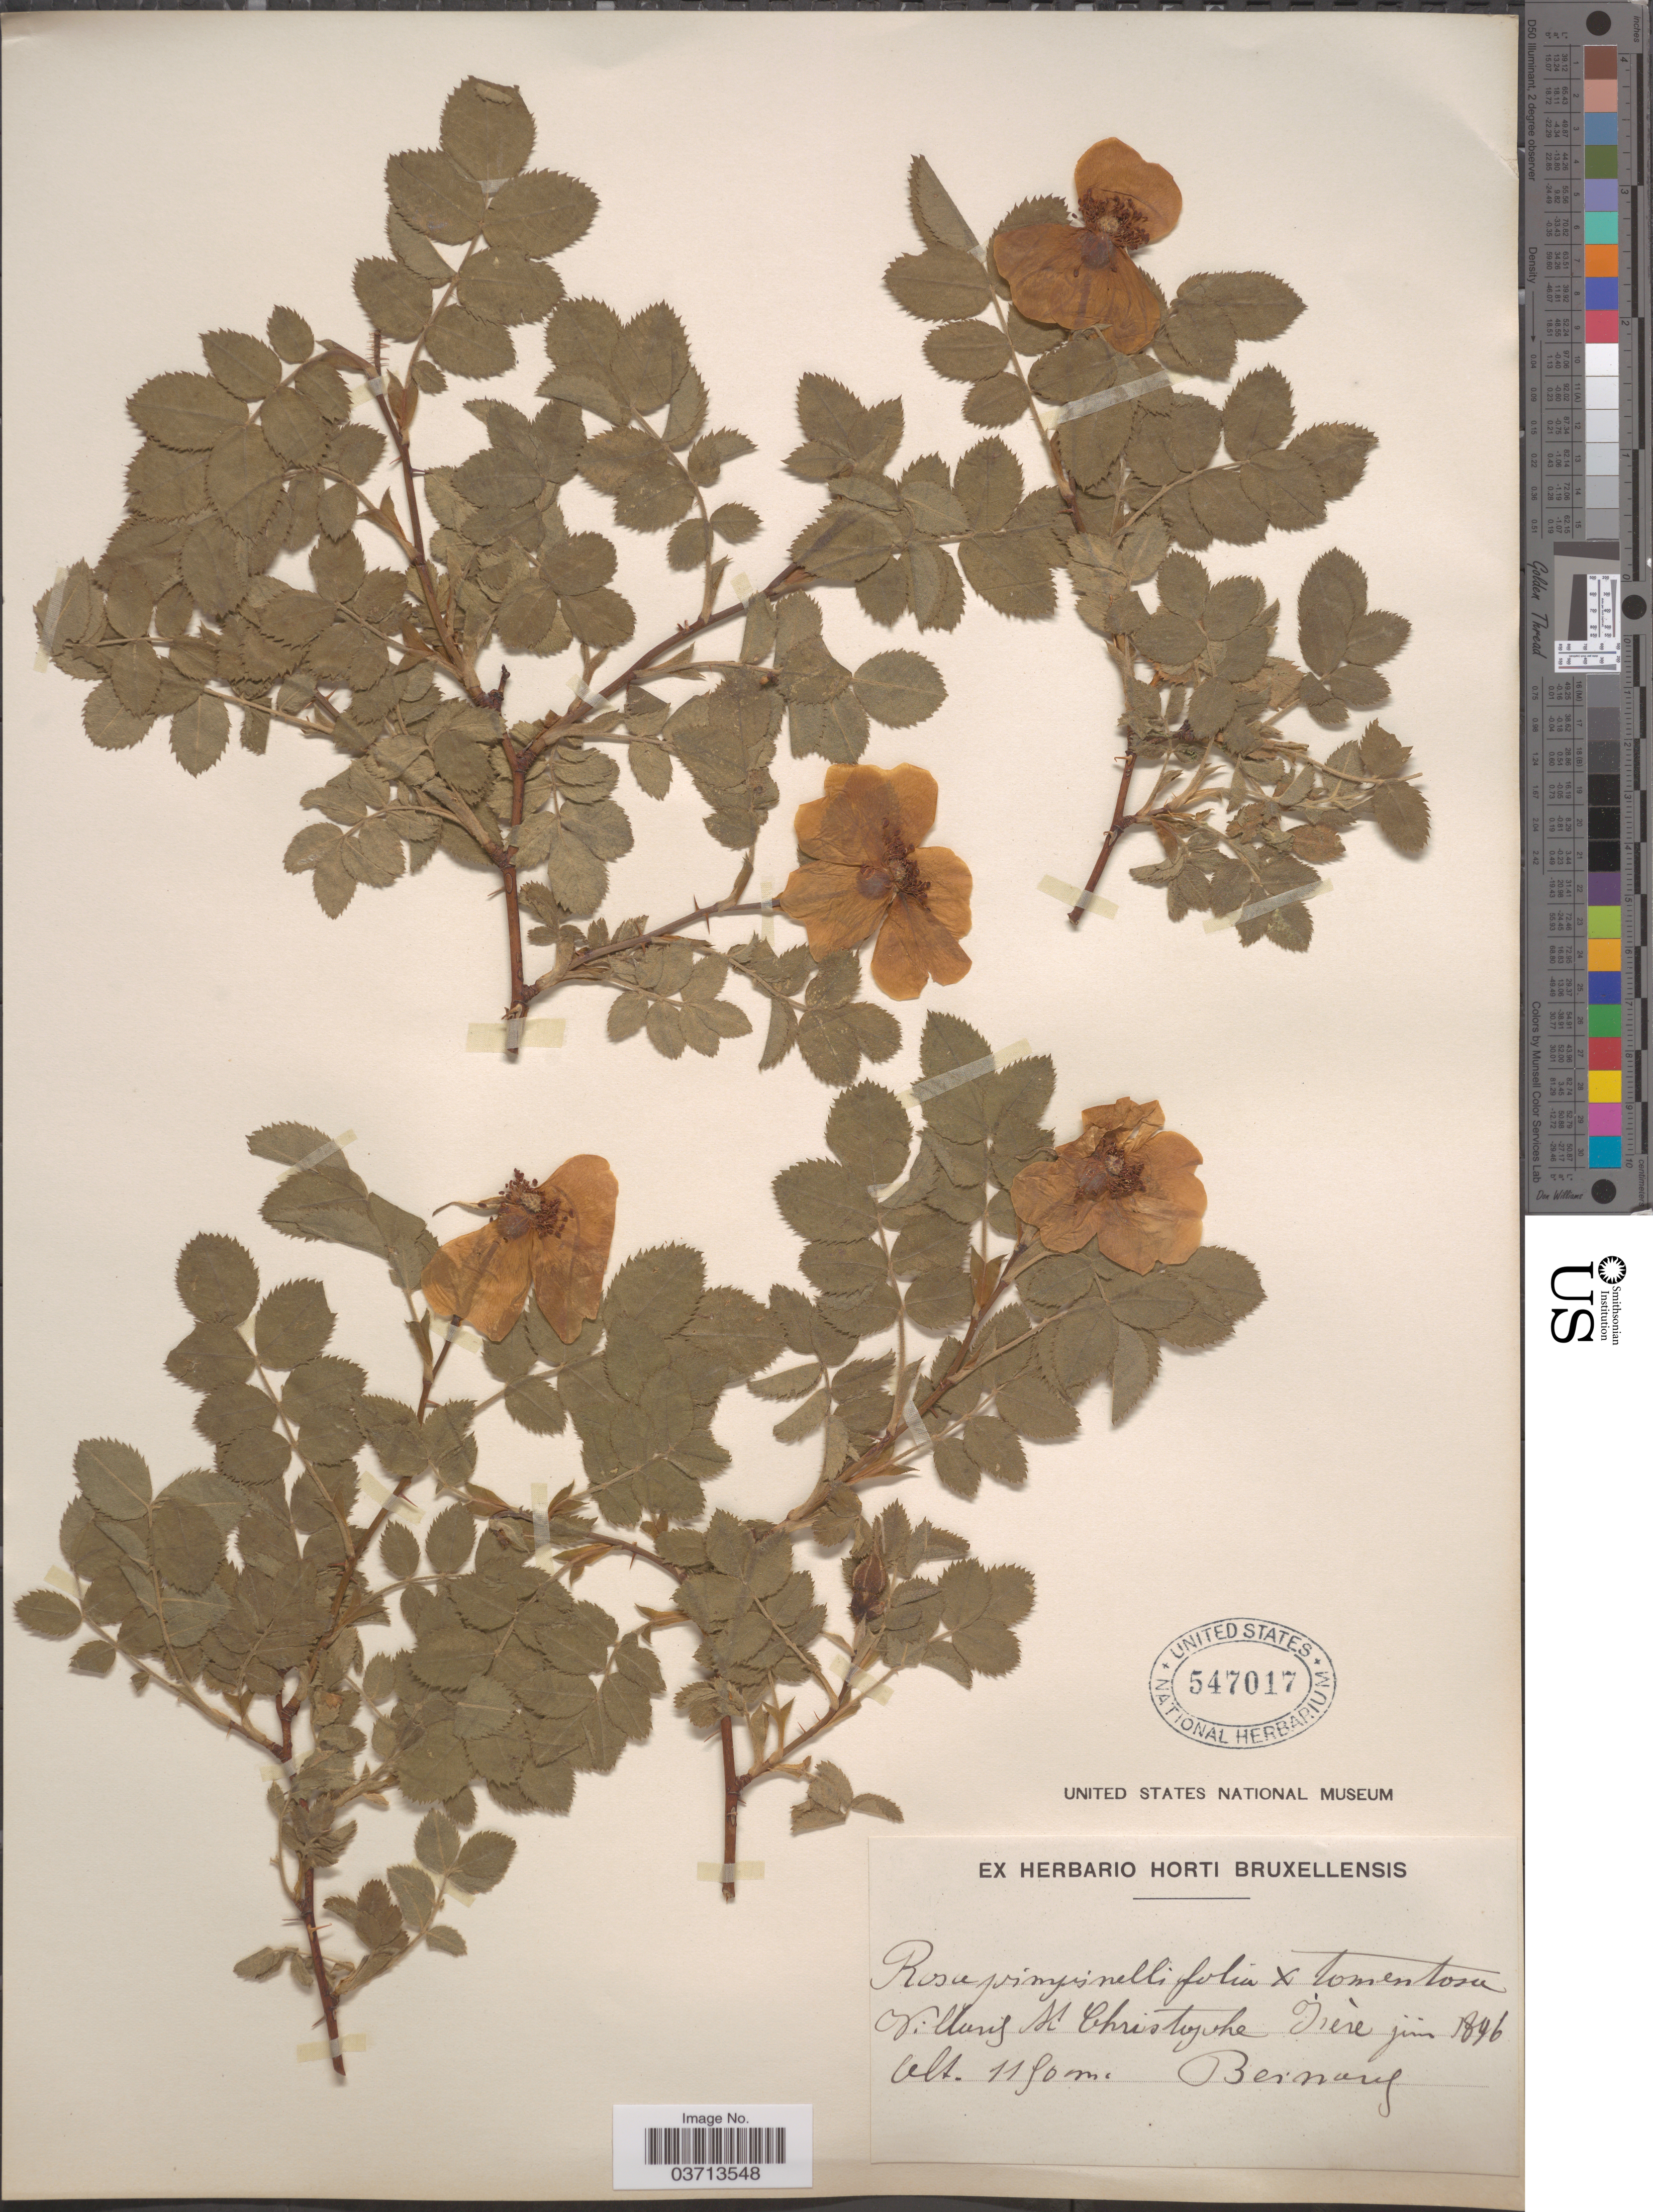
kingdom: Plantae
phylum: Tracheophyta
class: Magnoliopsida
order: Rosales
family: Rosaceae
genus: Rosa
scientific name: Rosa pimpinellifolia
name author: L.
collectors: -. Bernard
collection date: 1896-06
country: France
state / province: Auvergne-Rhône-Alpes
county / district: Isère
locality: Villuriz [interpreted] St Christophe Iserè.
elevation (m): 1150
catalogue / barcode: US 547017